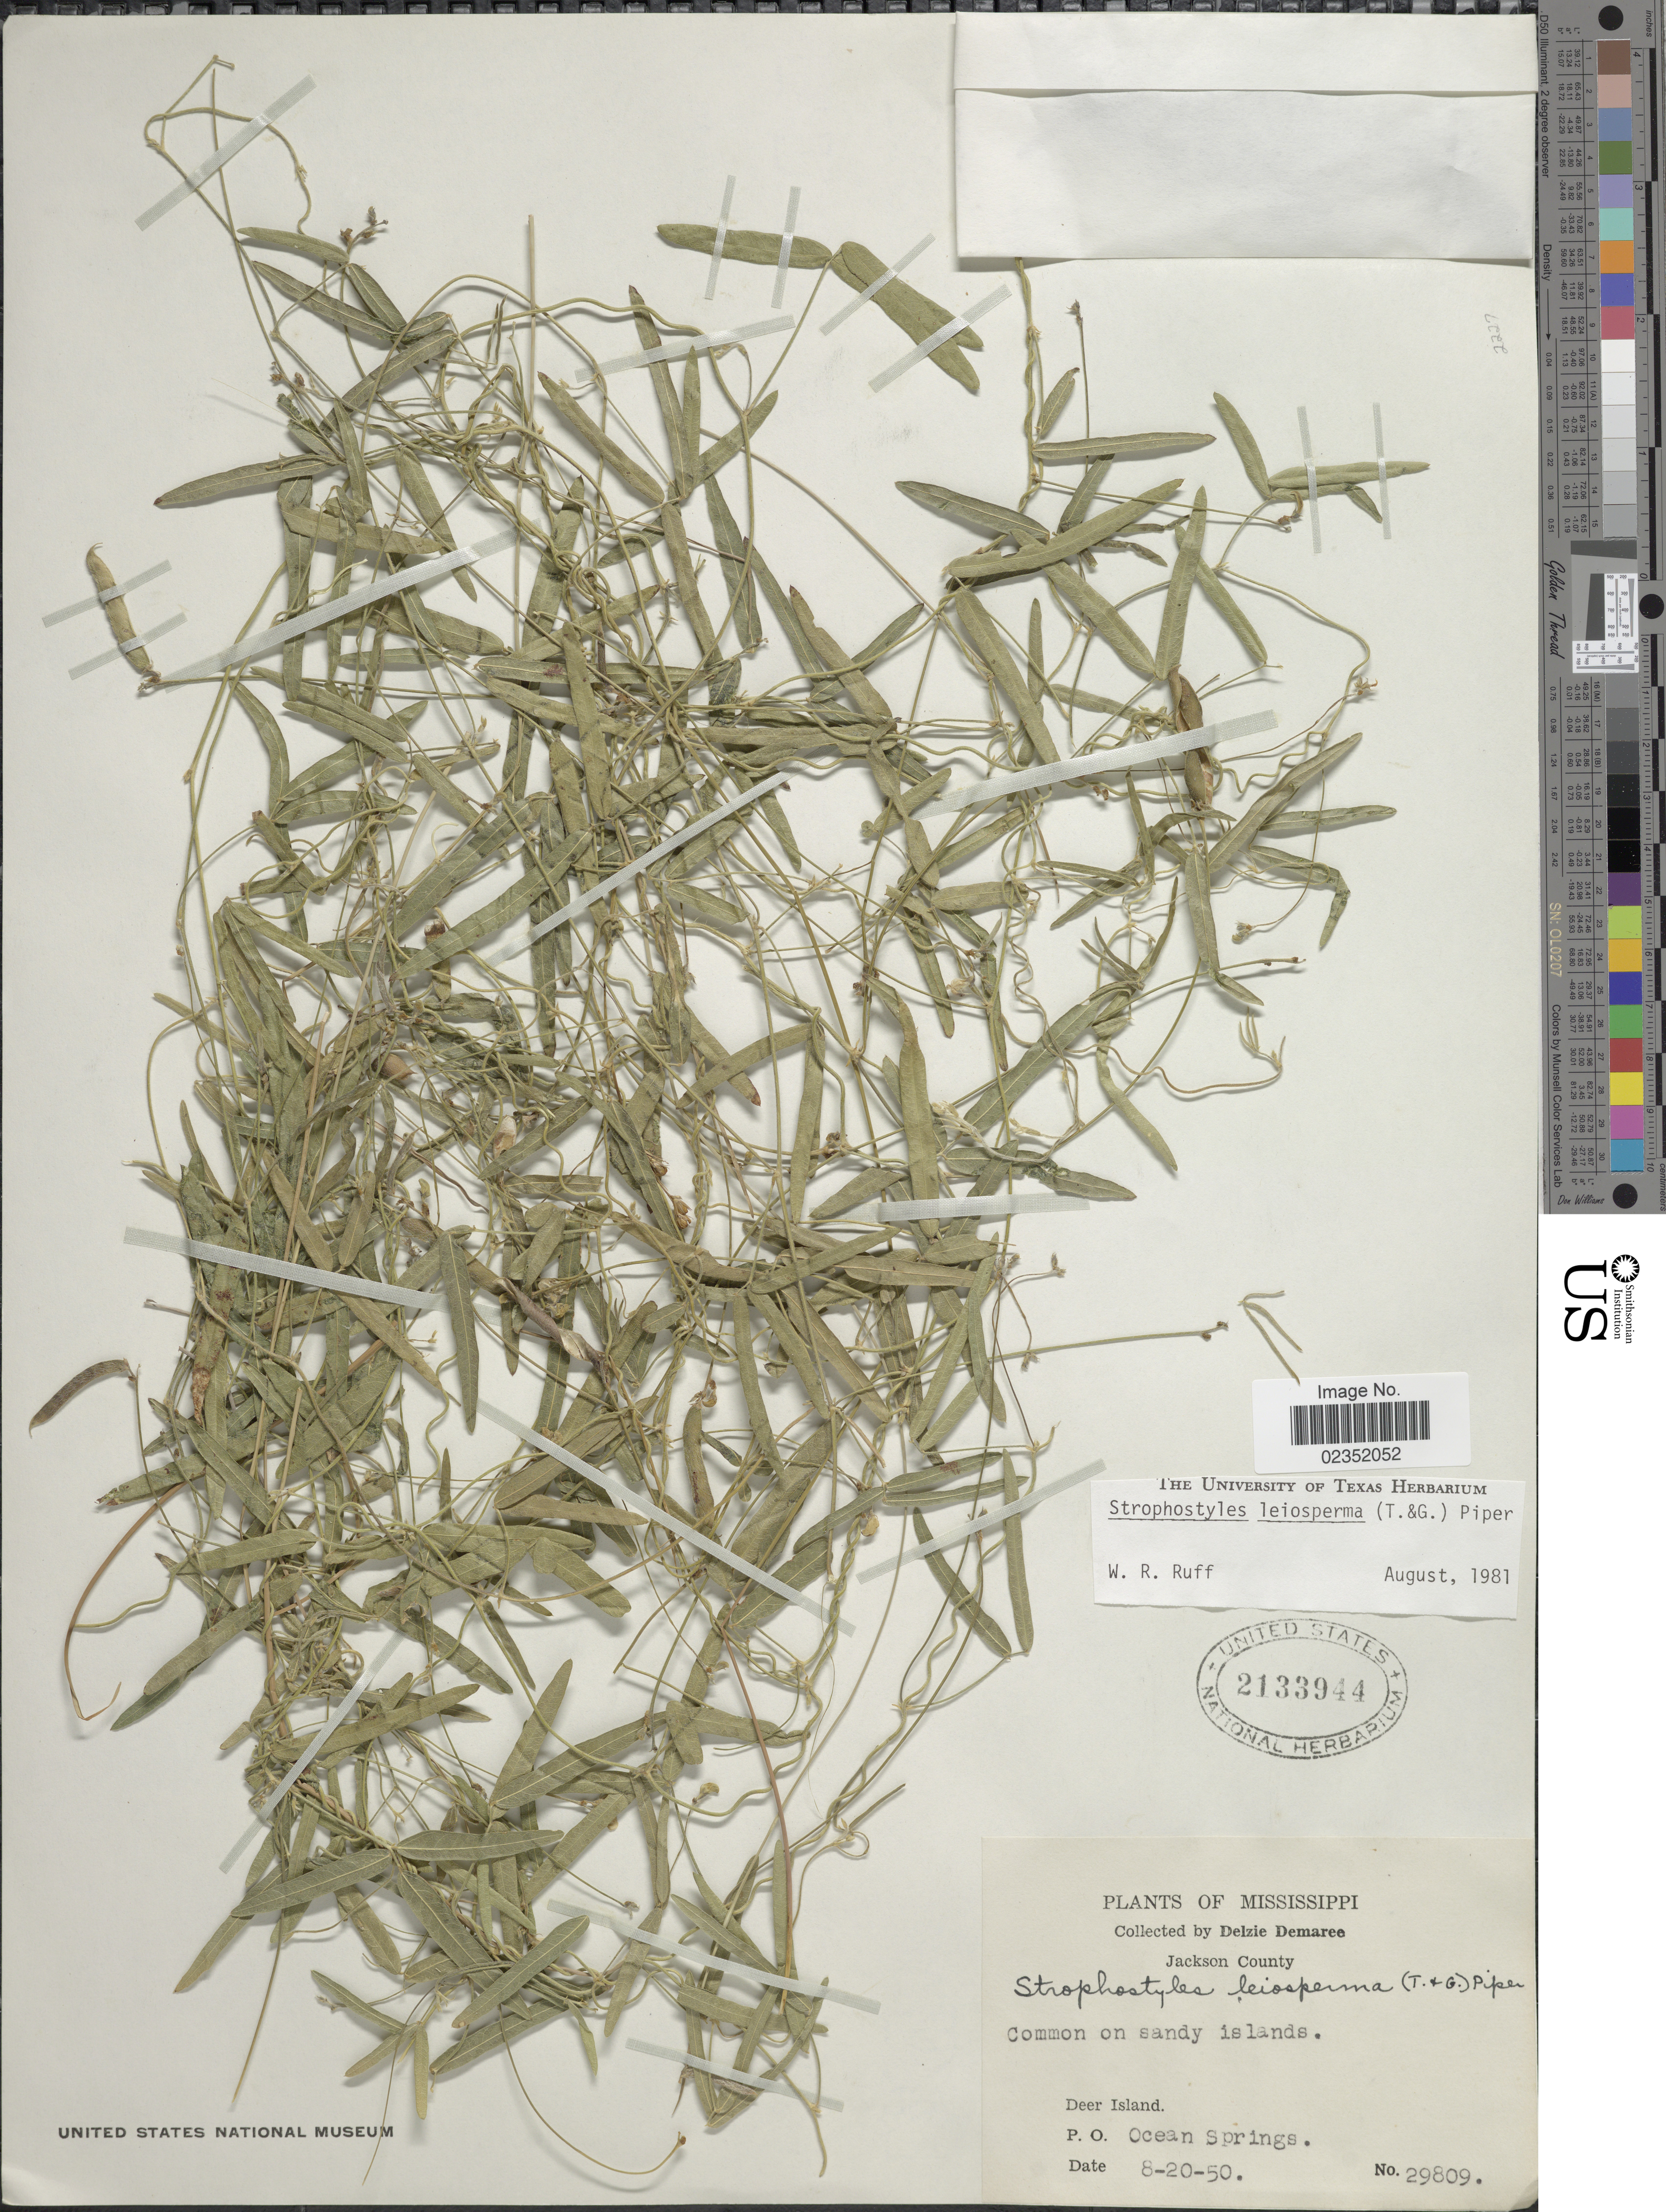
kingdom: Plantae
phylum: Tracheophyta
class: Magnoliopsida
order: Fabales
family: Fabaceae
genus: Strophostyles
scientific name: Strophostyles leiosperma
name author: (Torr. & A. Gray) Piper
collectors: D. Demaree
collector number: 29809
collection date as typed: Transcribed d/m/y: 20/8/50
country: United States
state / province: Mississippi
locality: Jackson County, common on sandy islands, Deer Island, P.O. Ocean Springs.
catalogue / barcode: US 2133944